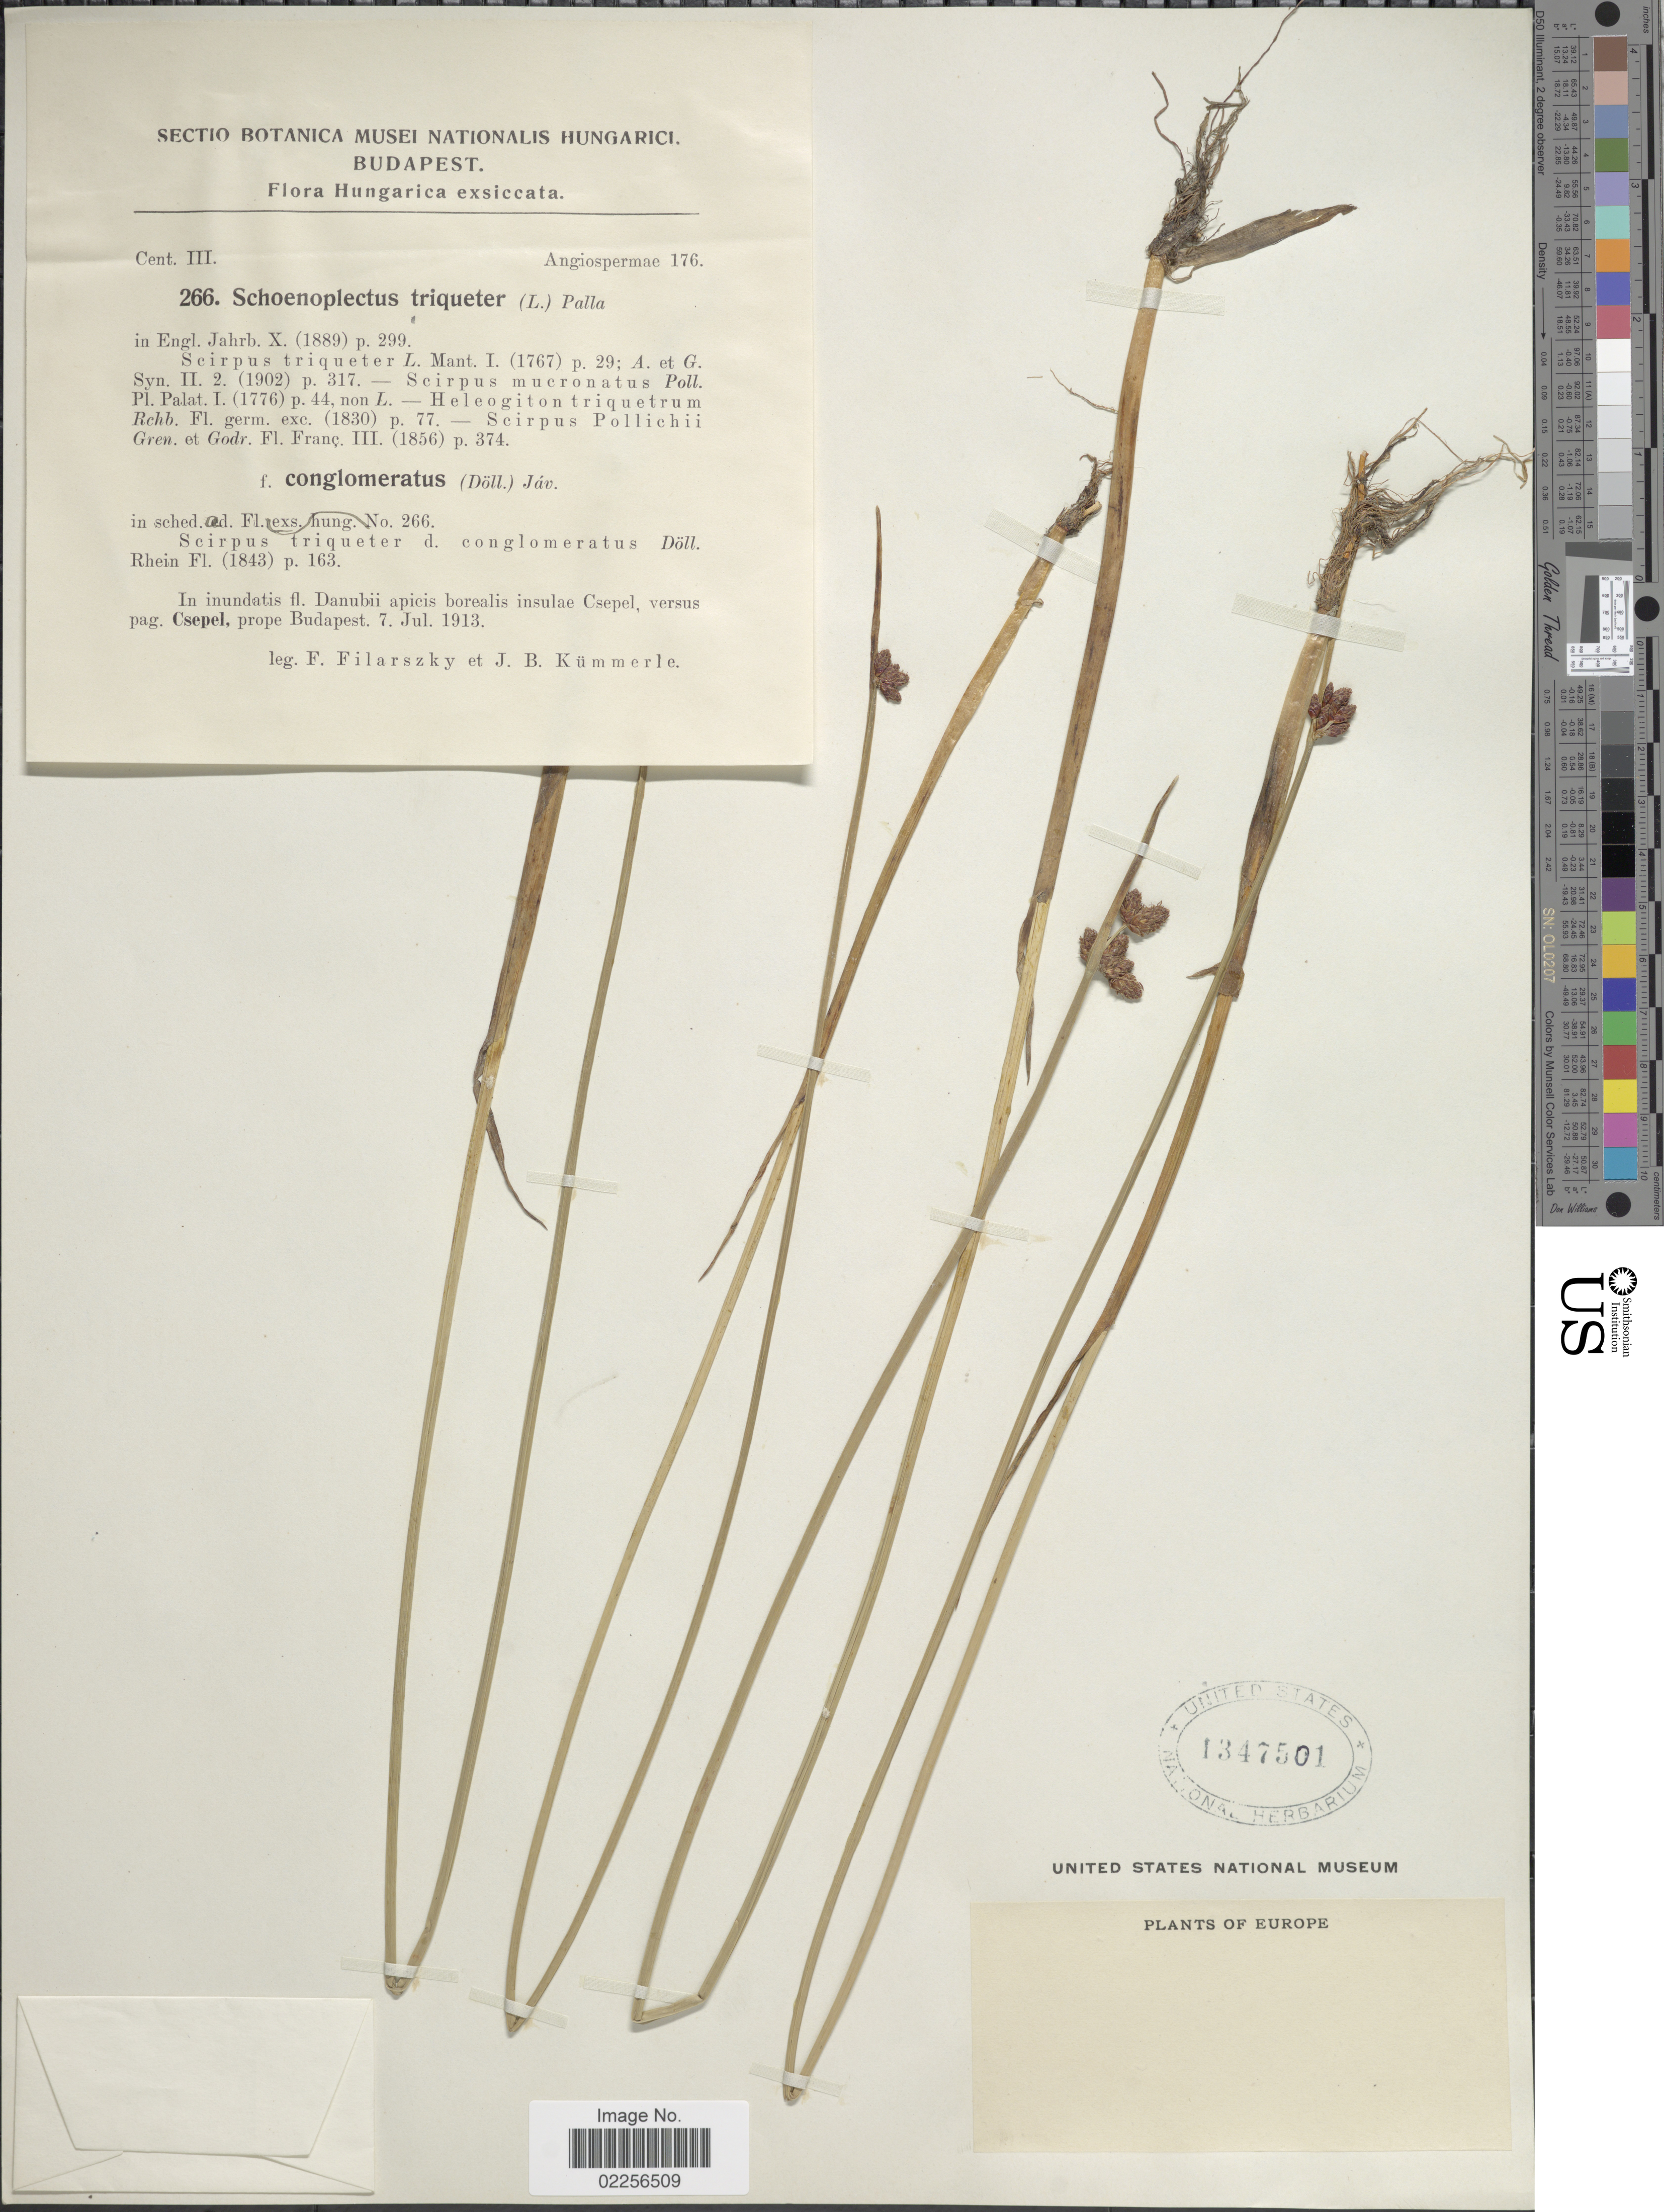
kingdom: Plantae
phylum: Tracheophyta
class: Liliopsida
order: Poales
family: Cyperaceae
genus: Schoenoplectus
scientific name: Schoenoplectus triqueter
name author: (L.) Palla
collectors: F. Filarszky & J. Kummerle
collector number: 266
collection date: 1913-07-07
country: Hungary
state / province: Budapest, Capital District of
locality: Fl. Danubii apicis borealis insulae Csepel, versus pag. Csepel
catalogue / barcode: US 1347501